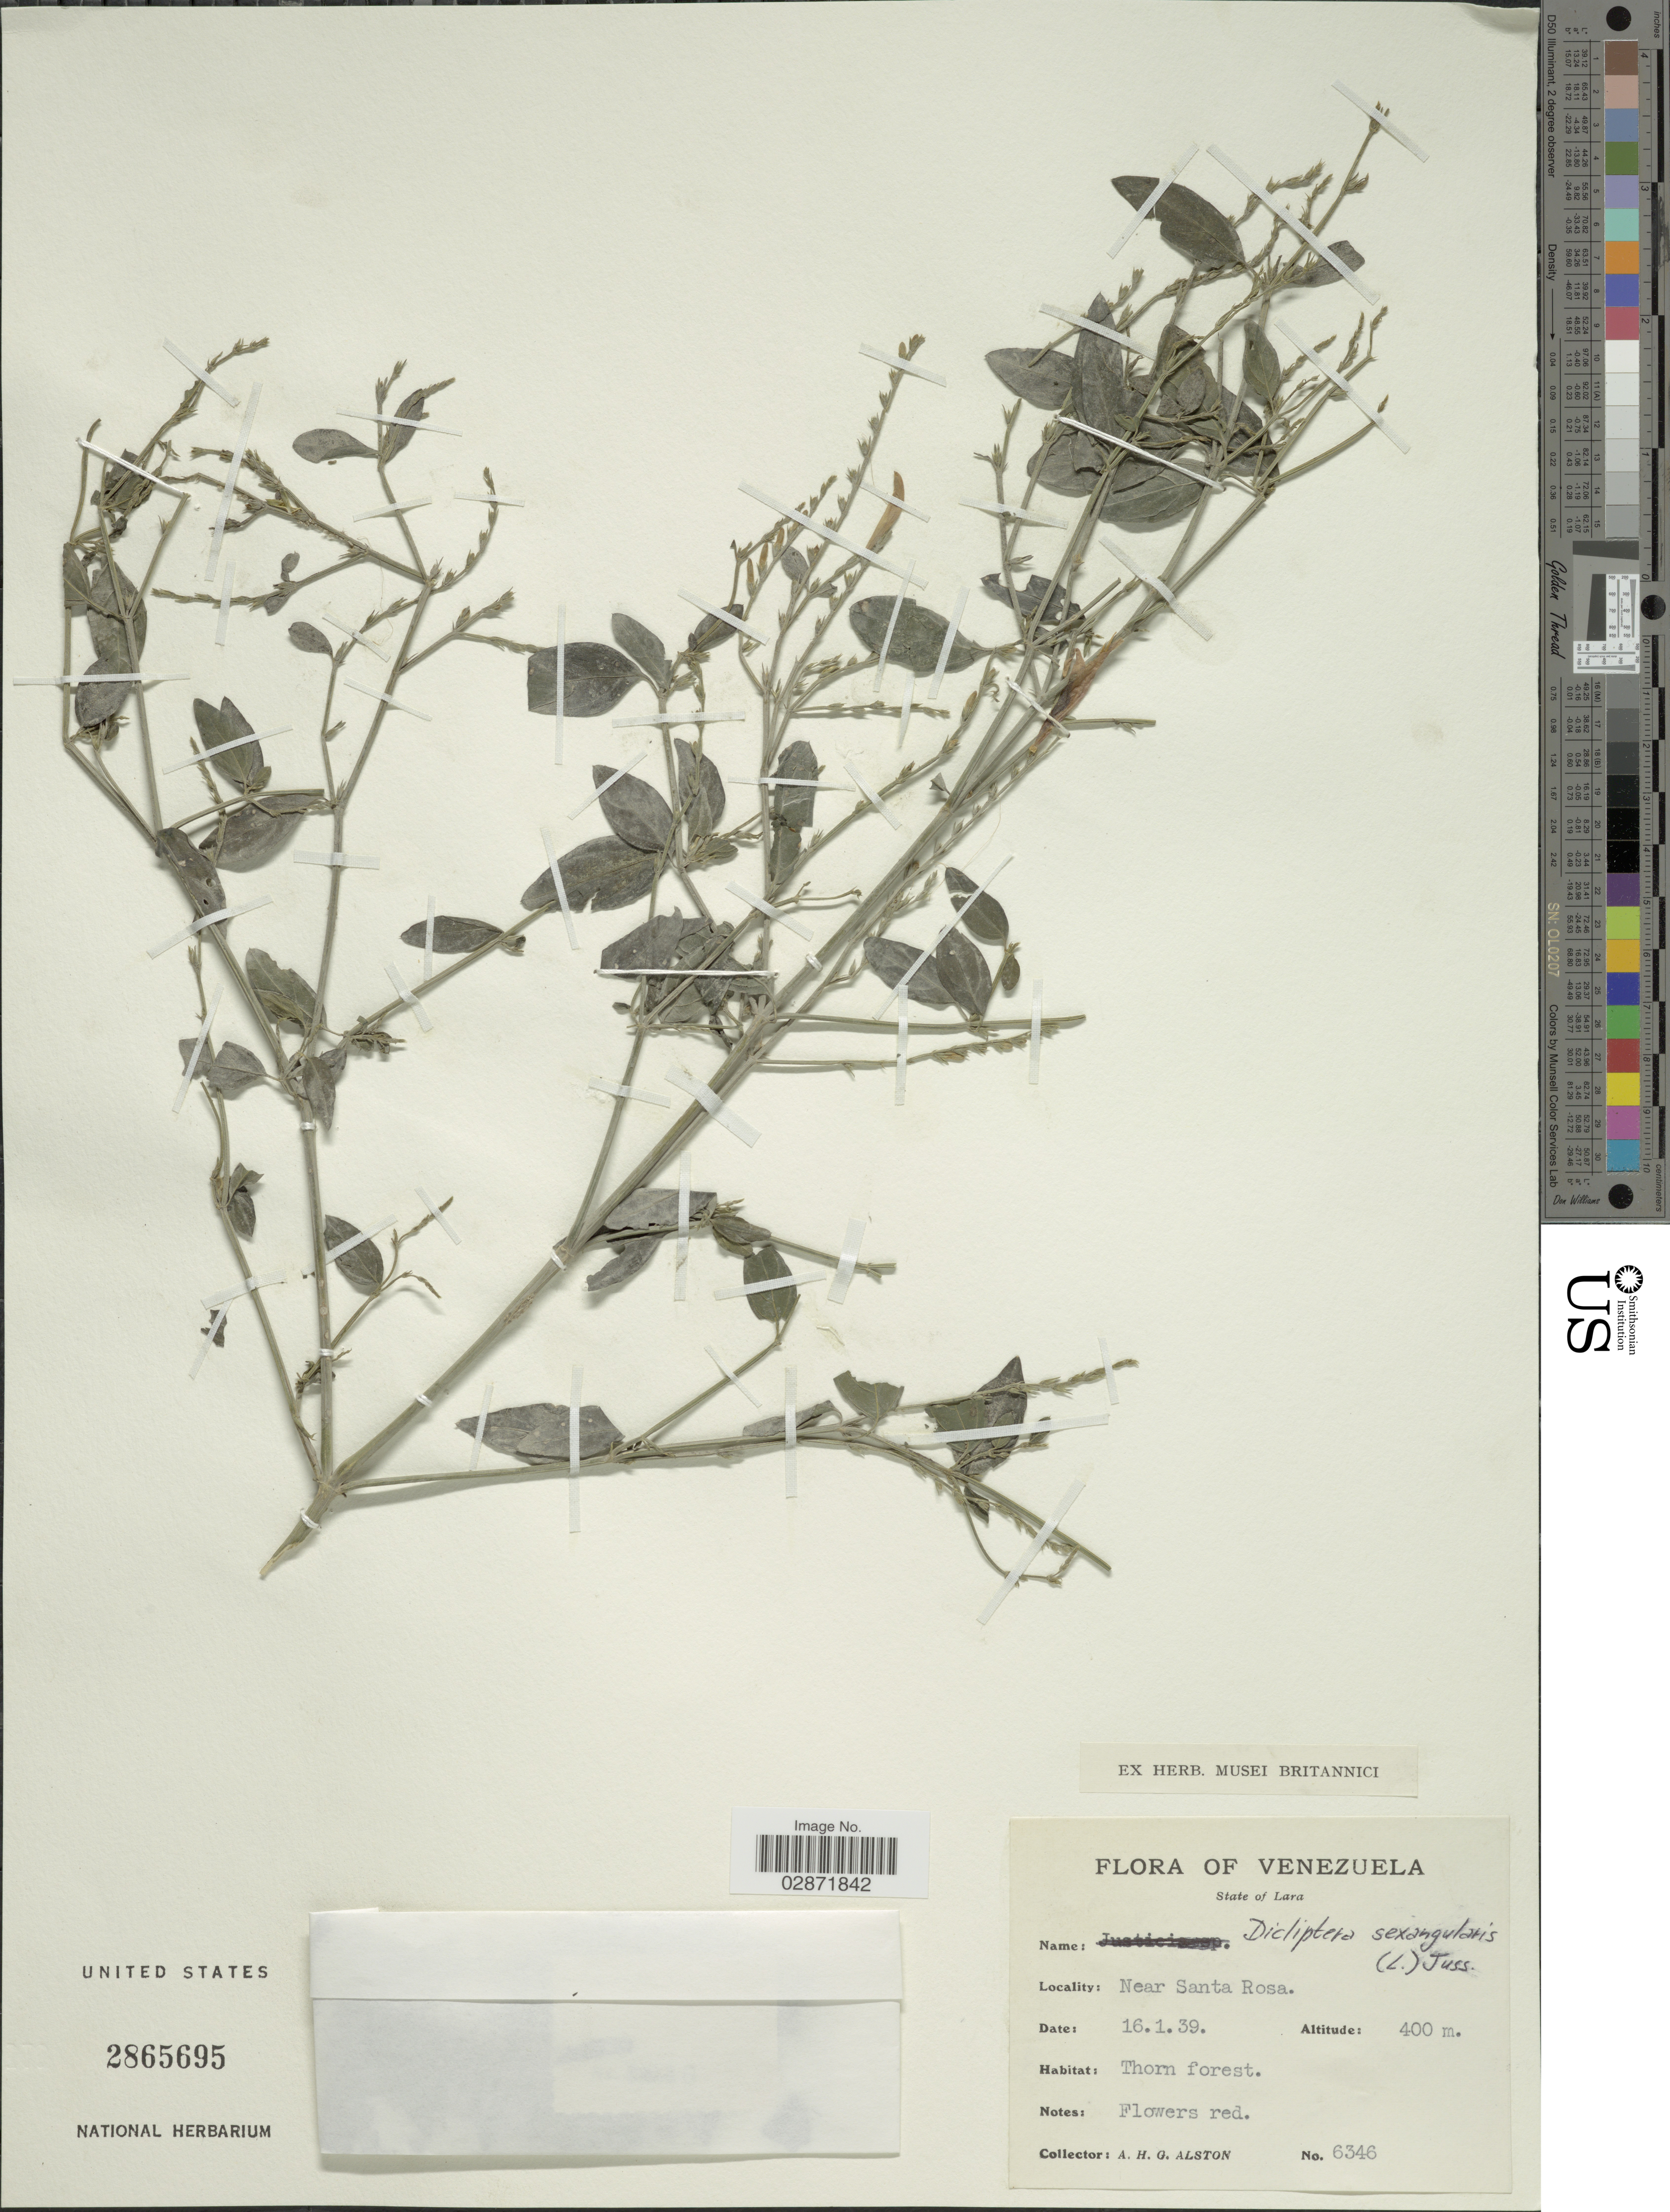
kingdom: Plantae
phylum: Tracheophyta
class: Magnoliopsida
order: Lamiales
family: Acanthaceae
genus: Dicliptera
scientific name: Dicliptera assurgens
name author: (L.) Juss.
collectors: A. H. Alston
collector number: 6346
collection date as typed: Transcribed d/m/y: 16/1/39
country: Venezuela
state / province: Lara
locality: State of Lara, Near Santa Rosa.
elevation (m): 400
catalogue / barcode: US 2865695